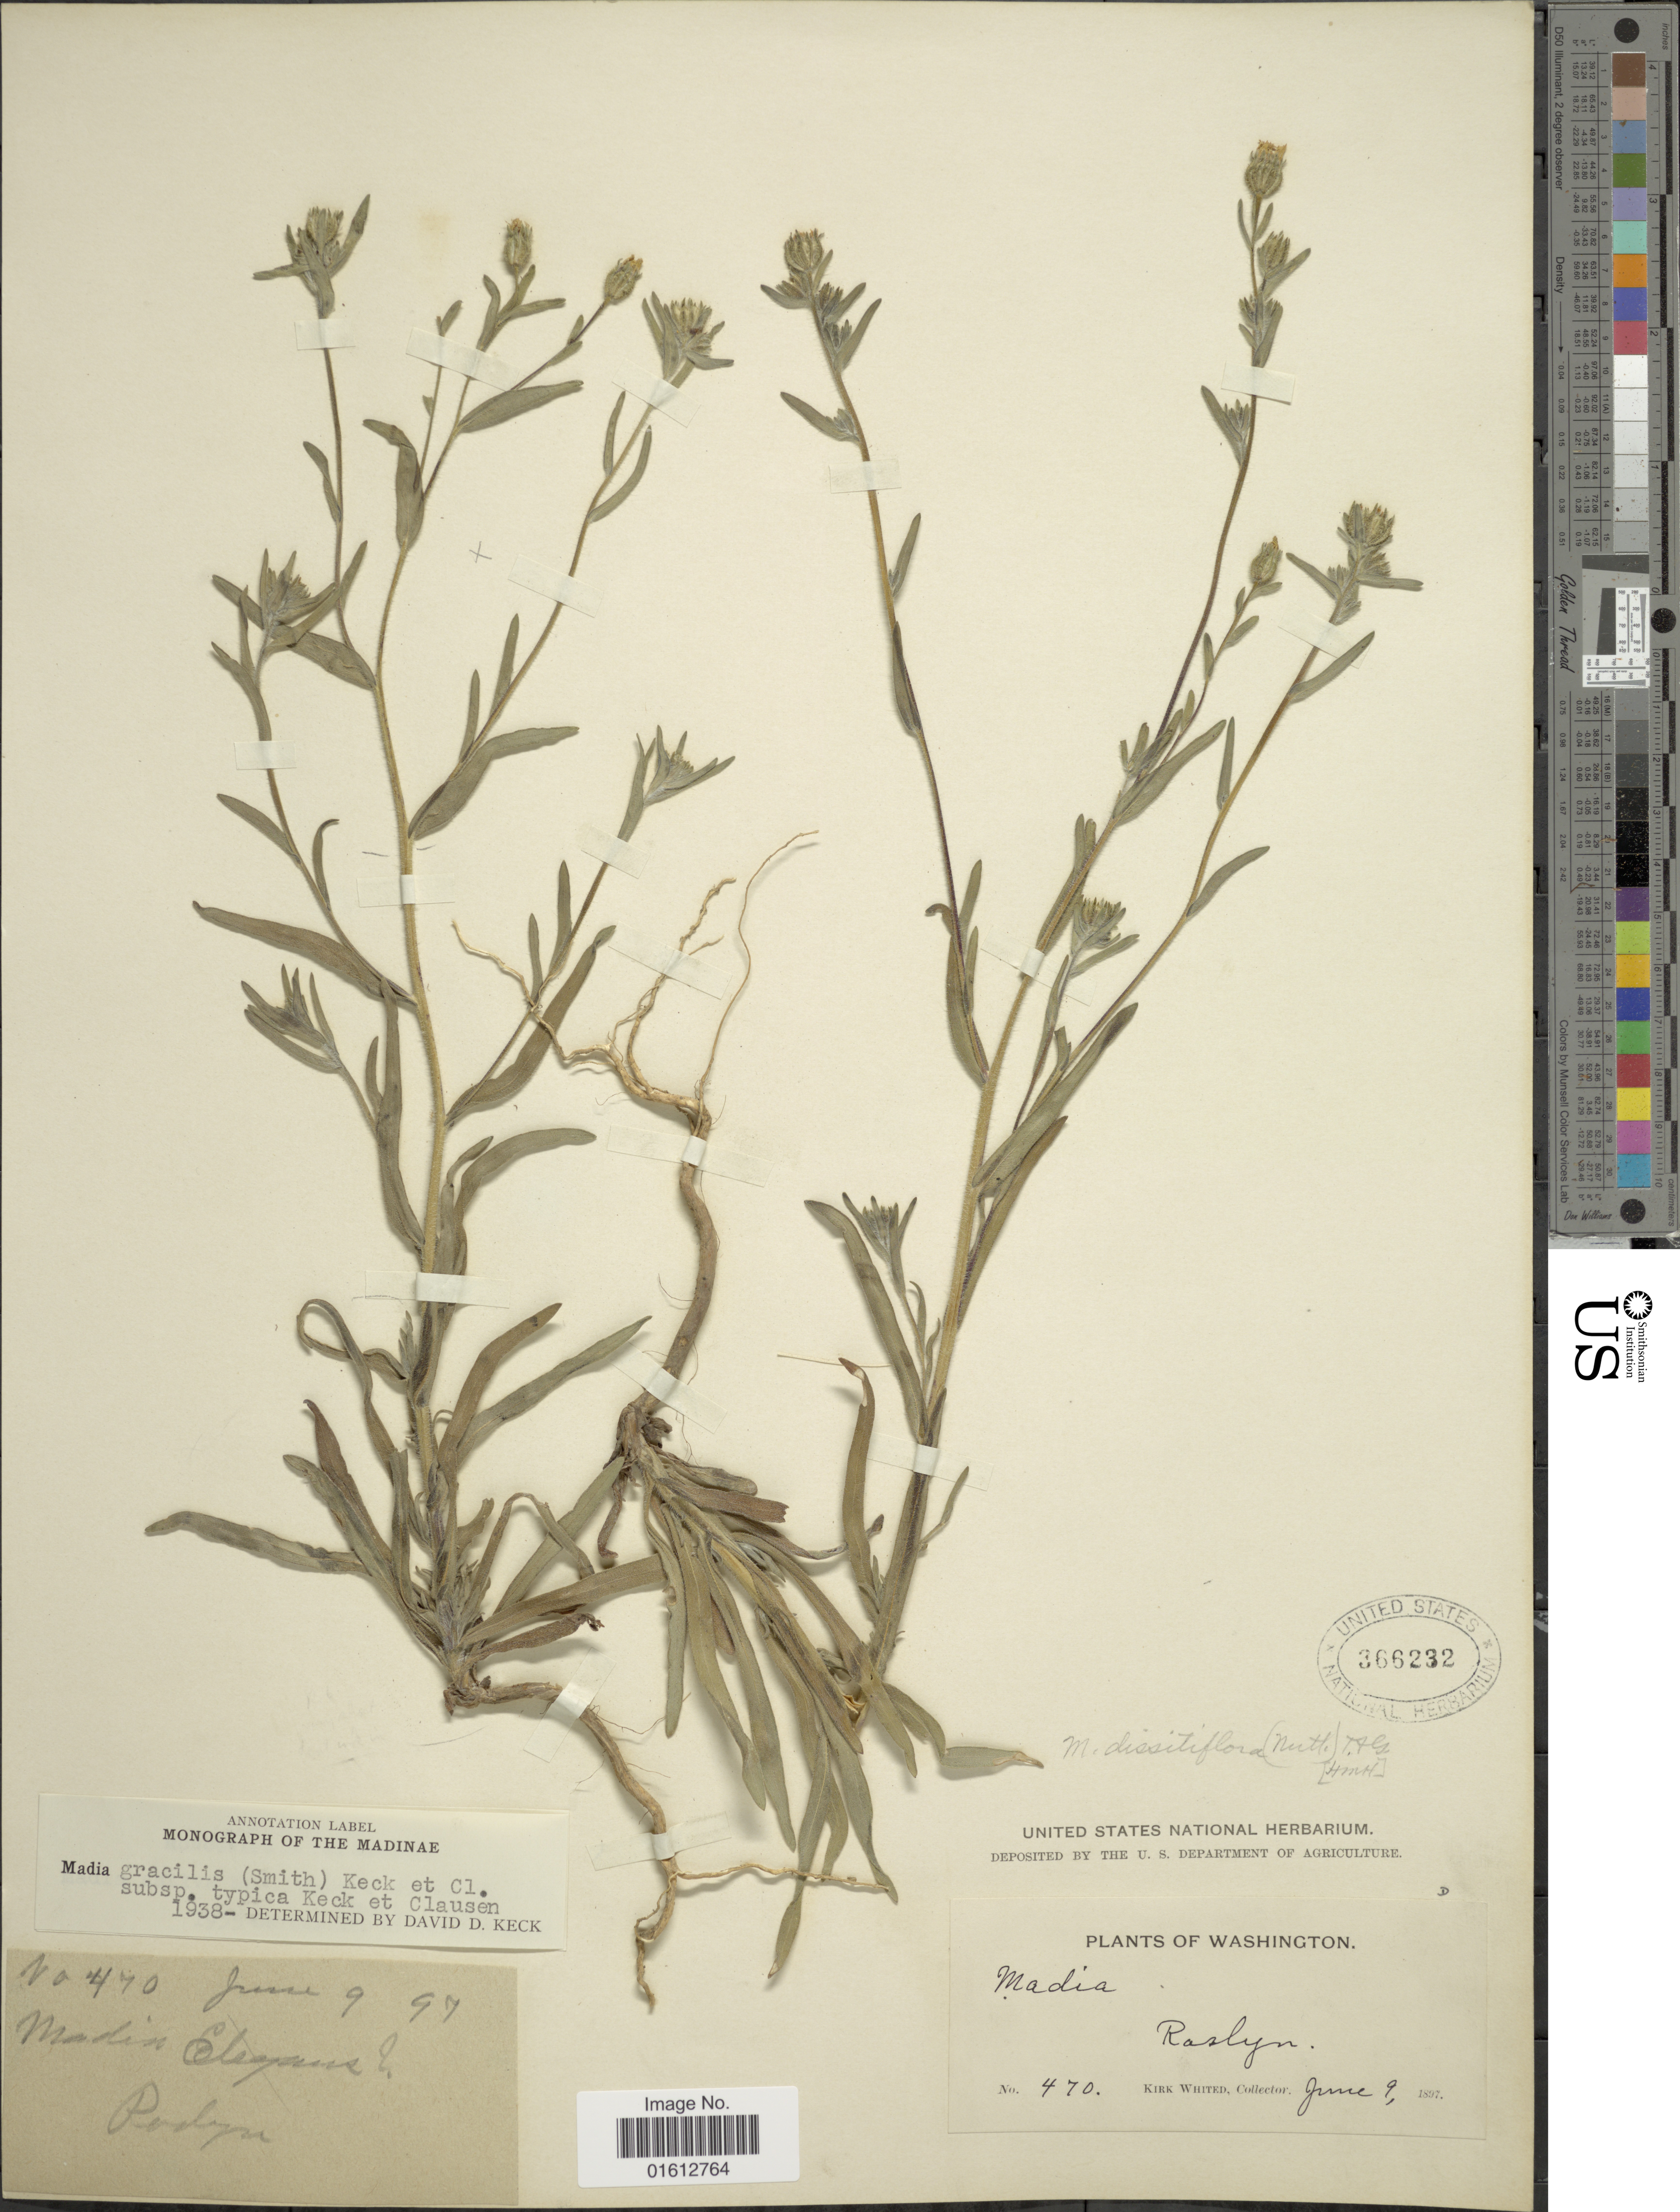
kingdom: Plantae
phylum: Tracheophyta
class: Magnoliopsida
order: Asterales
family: Asteraceae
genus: Madia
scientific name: Madia gracilis subsp. gracilis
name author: (Sm.) D.D. Keck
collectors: K. Whited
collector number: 470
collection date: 1897-06-09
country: United States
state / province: Washington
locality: Roslyn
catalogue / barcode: US 366232